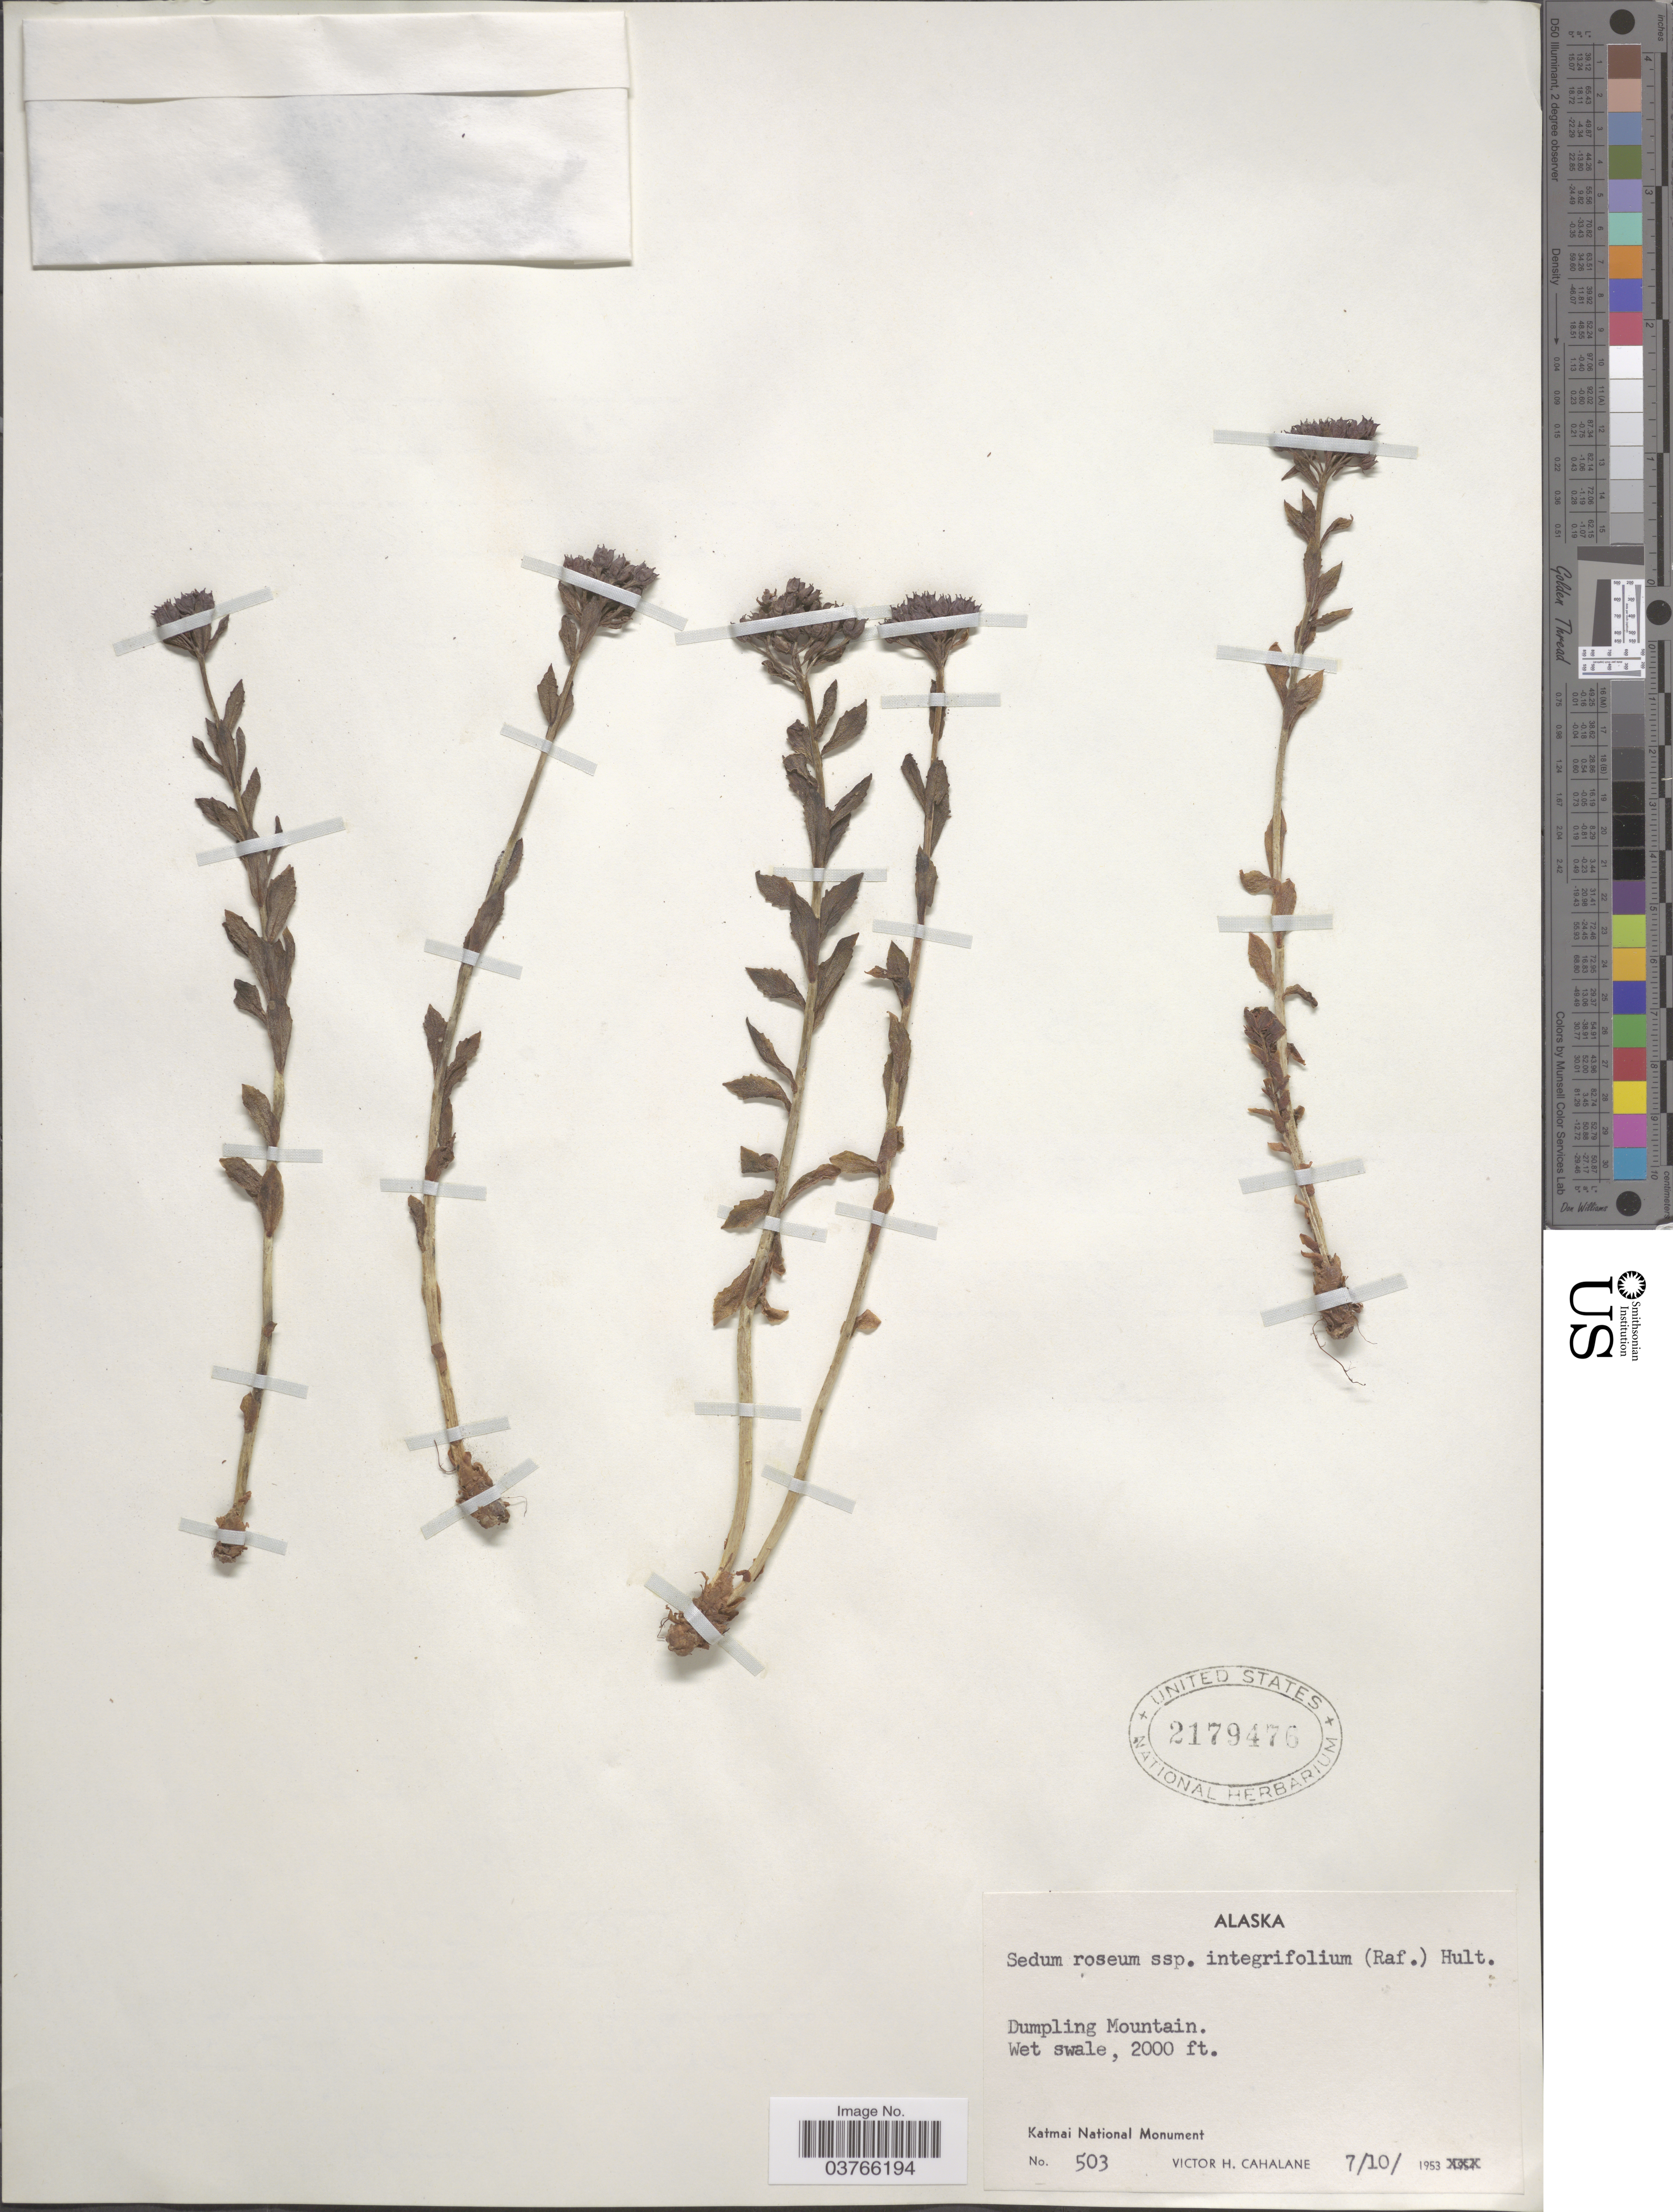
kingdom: Plantae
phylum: Tracheophyta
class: Magnoliopsida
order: Saxifragales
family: Crassulaceae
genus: Rhodiola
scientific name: Rhodiola integrifolia subsp. integrifolia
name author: Raf.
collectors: V. Cahalane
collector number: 503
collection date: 1953-07-10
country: United States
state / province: Alaska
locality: Dumpling Mountain. Katmai National Monument.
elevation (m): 610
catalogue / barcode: US 2179476